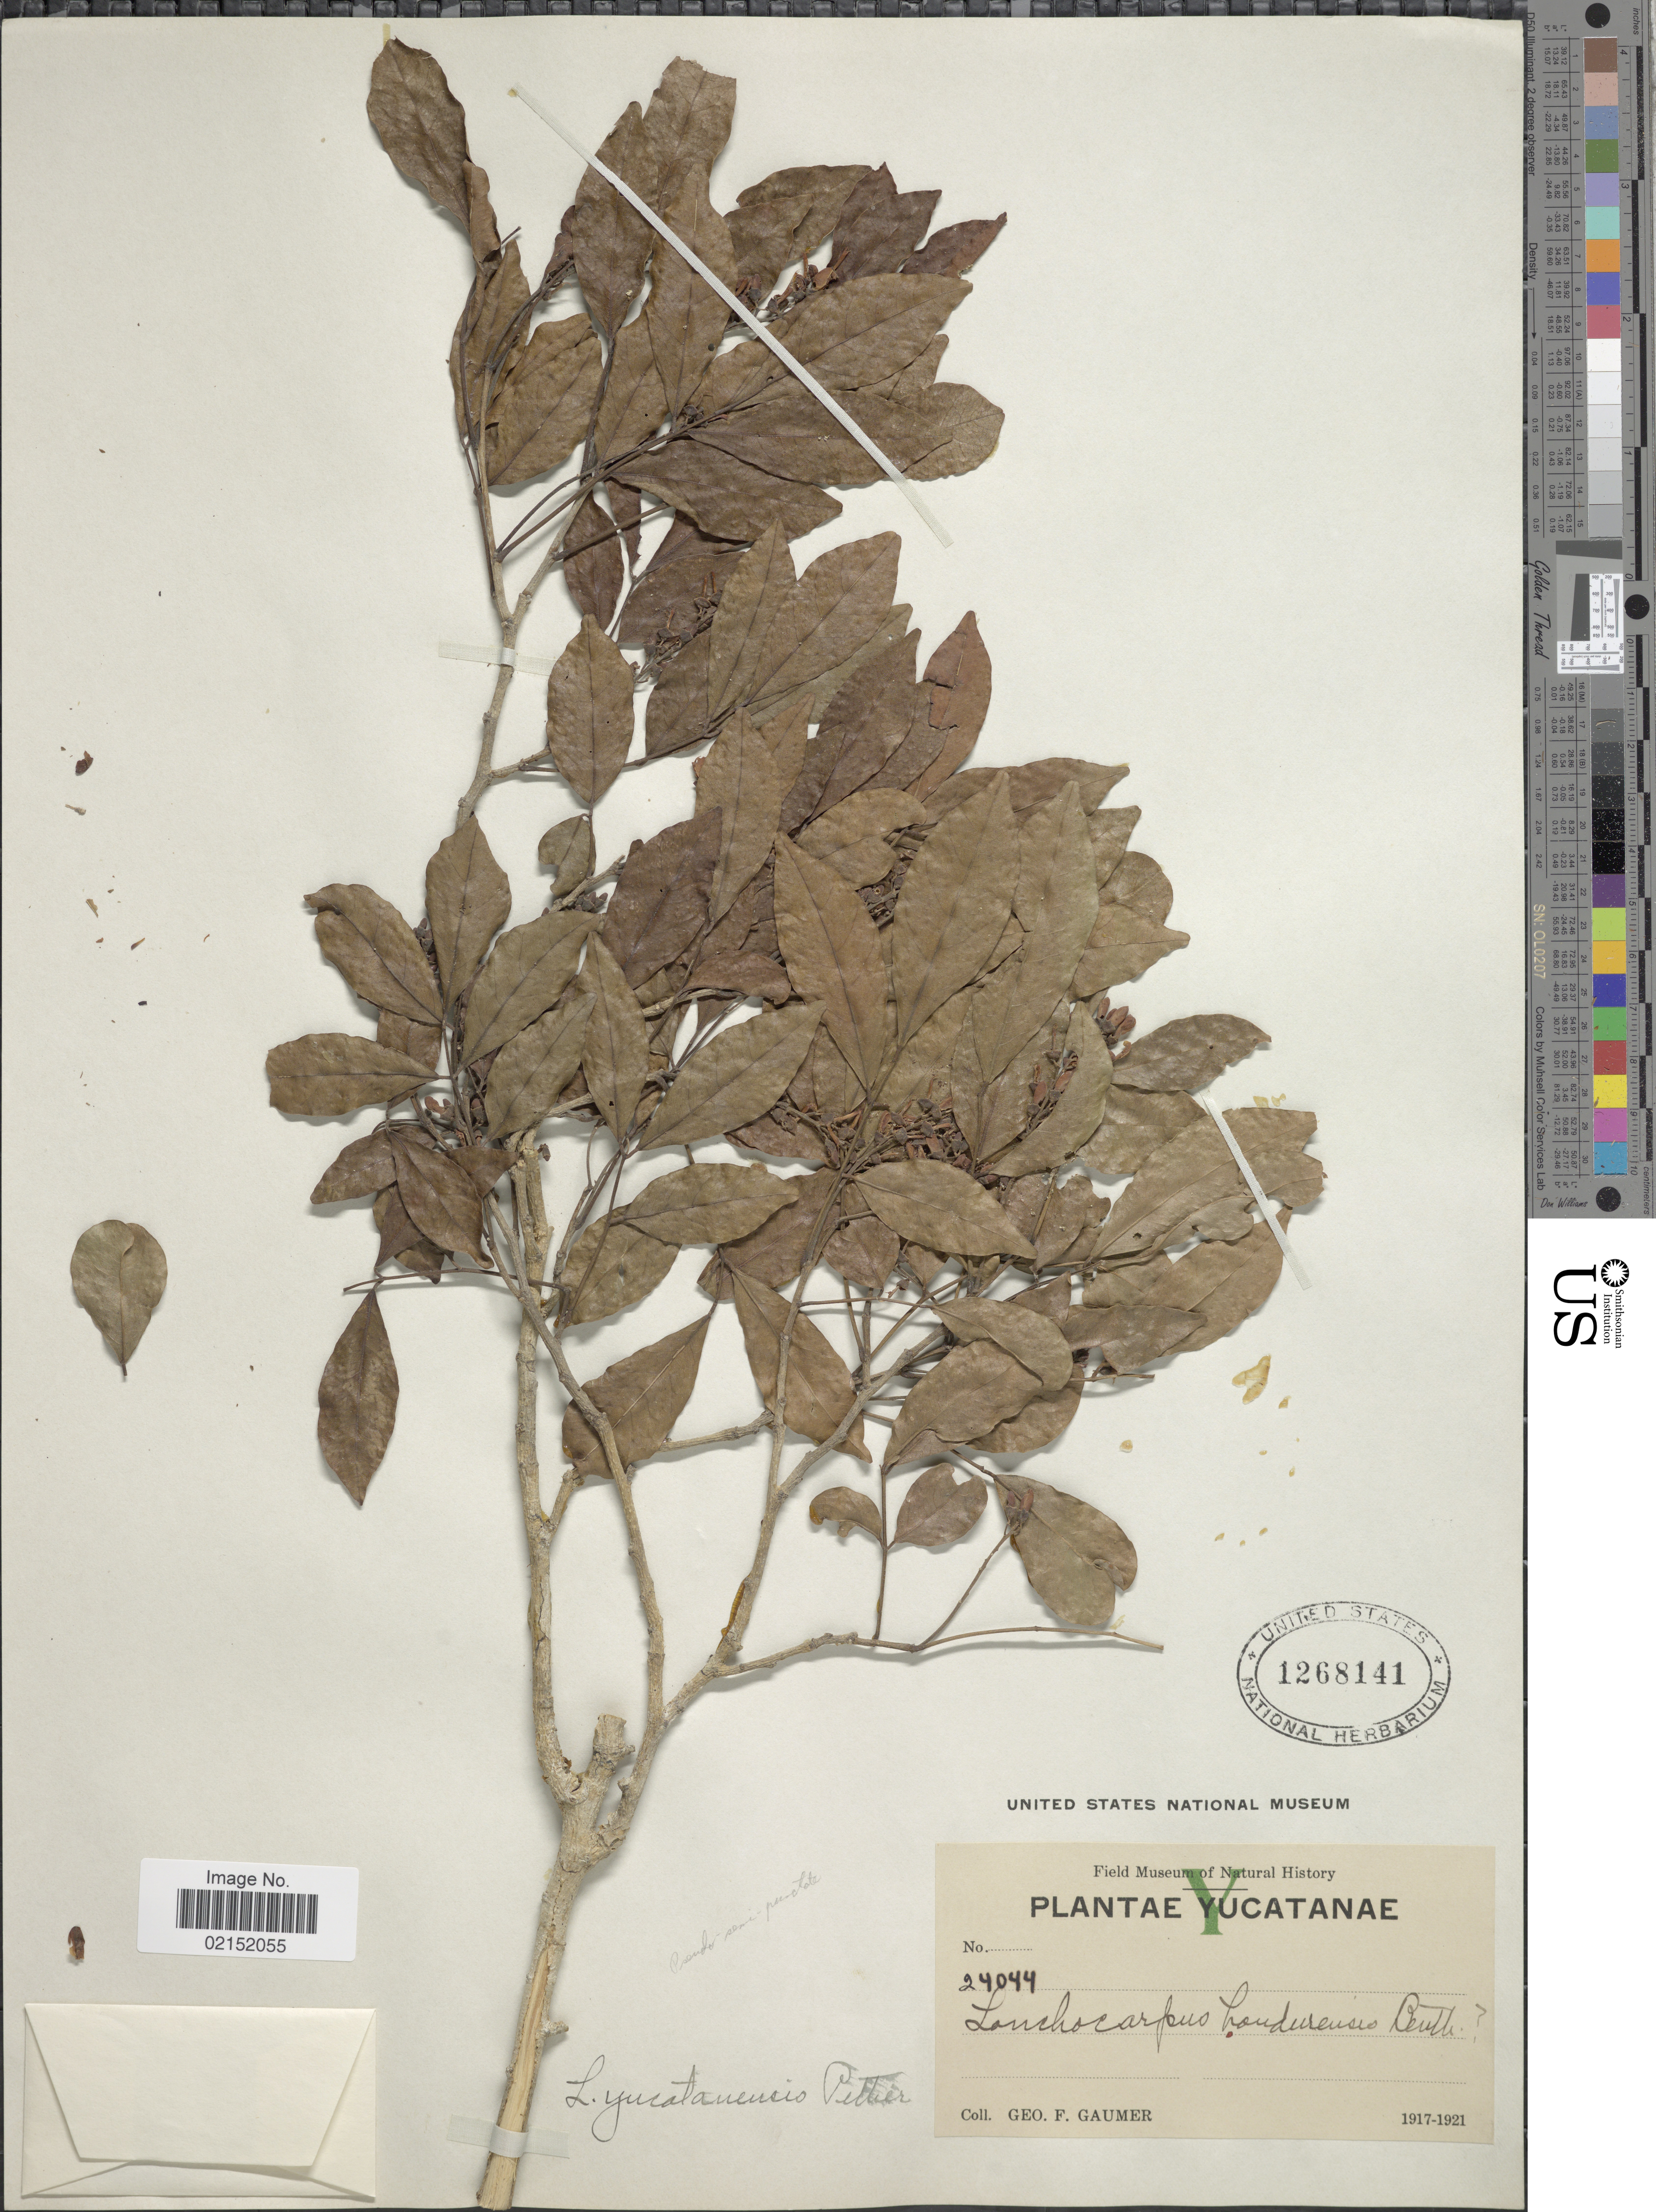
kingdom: Plantae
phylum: Tracheophyta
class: Magnoliopsida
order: Fabales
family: Fabaceae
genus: Lonchocarpus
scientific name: Lonchocarpus yucatanensis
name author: Pittier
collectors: G. F. Gaumer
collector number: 24044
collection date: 1917/1921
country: Mexico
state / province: Yucatán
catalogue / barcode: US 1268141